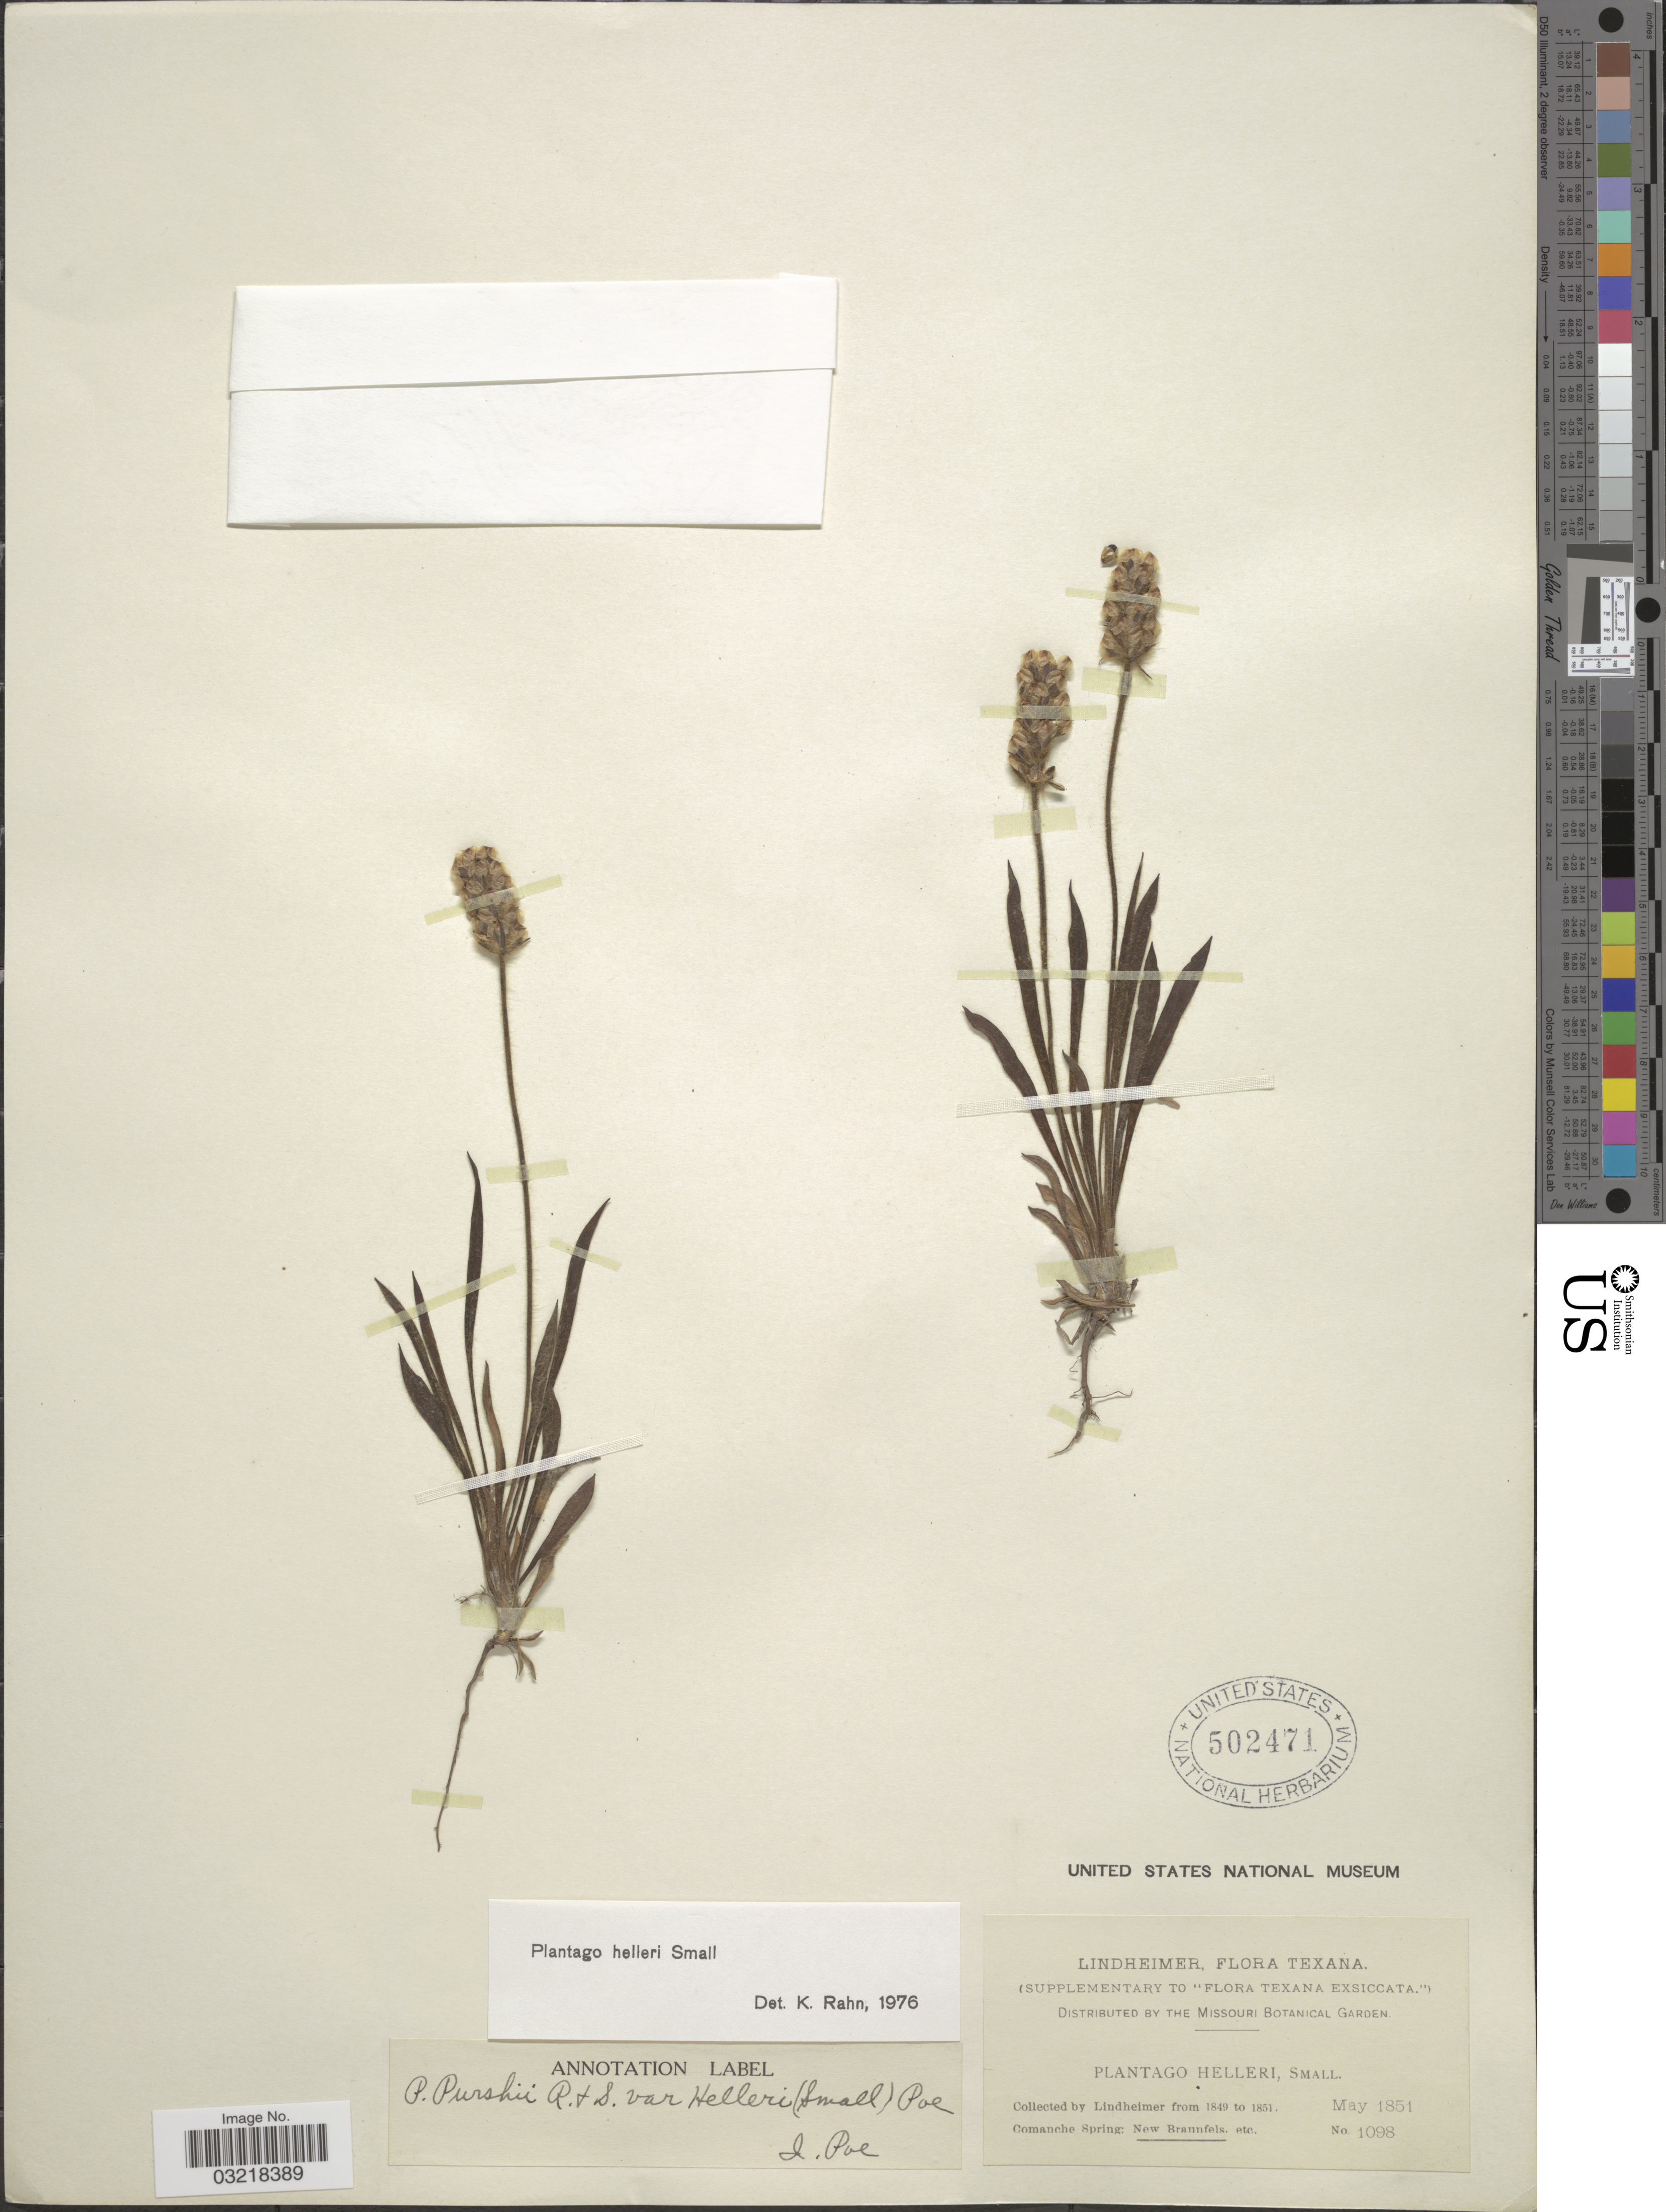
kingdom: Plantae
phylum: Tracheophyta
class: Magnoliopsida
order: Lamiales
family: Plantaginaceae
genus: Plantago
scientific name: Plantago helleri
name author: Small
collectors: -. Lindheimer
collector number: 1098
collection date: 1851-05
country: United States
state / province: Texas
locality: Comanche Spring: New Braunfels. etc.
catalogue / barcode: US 502471